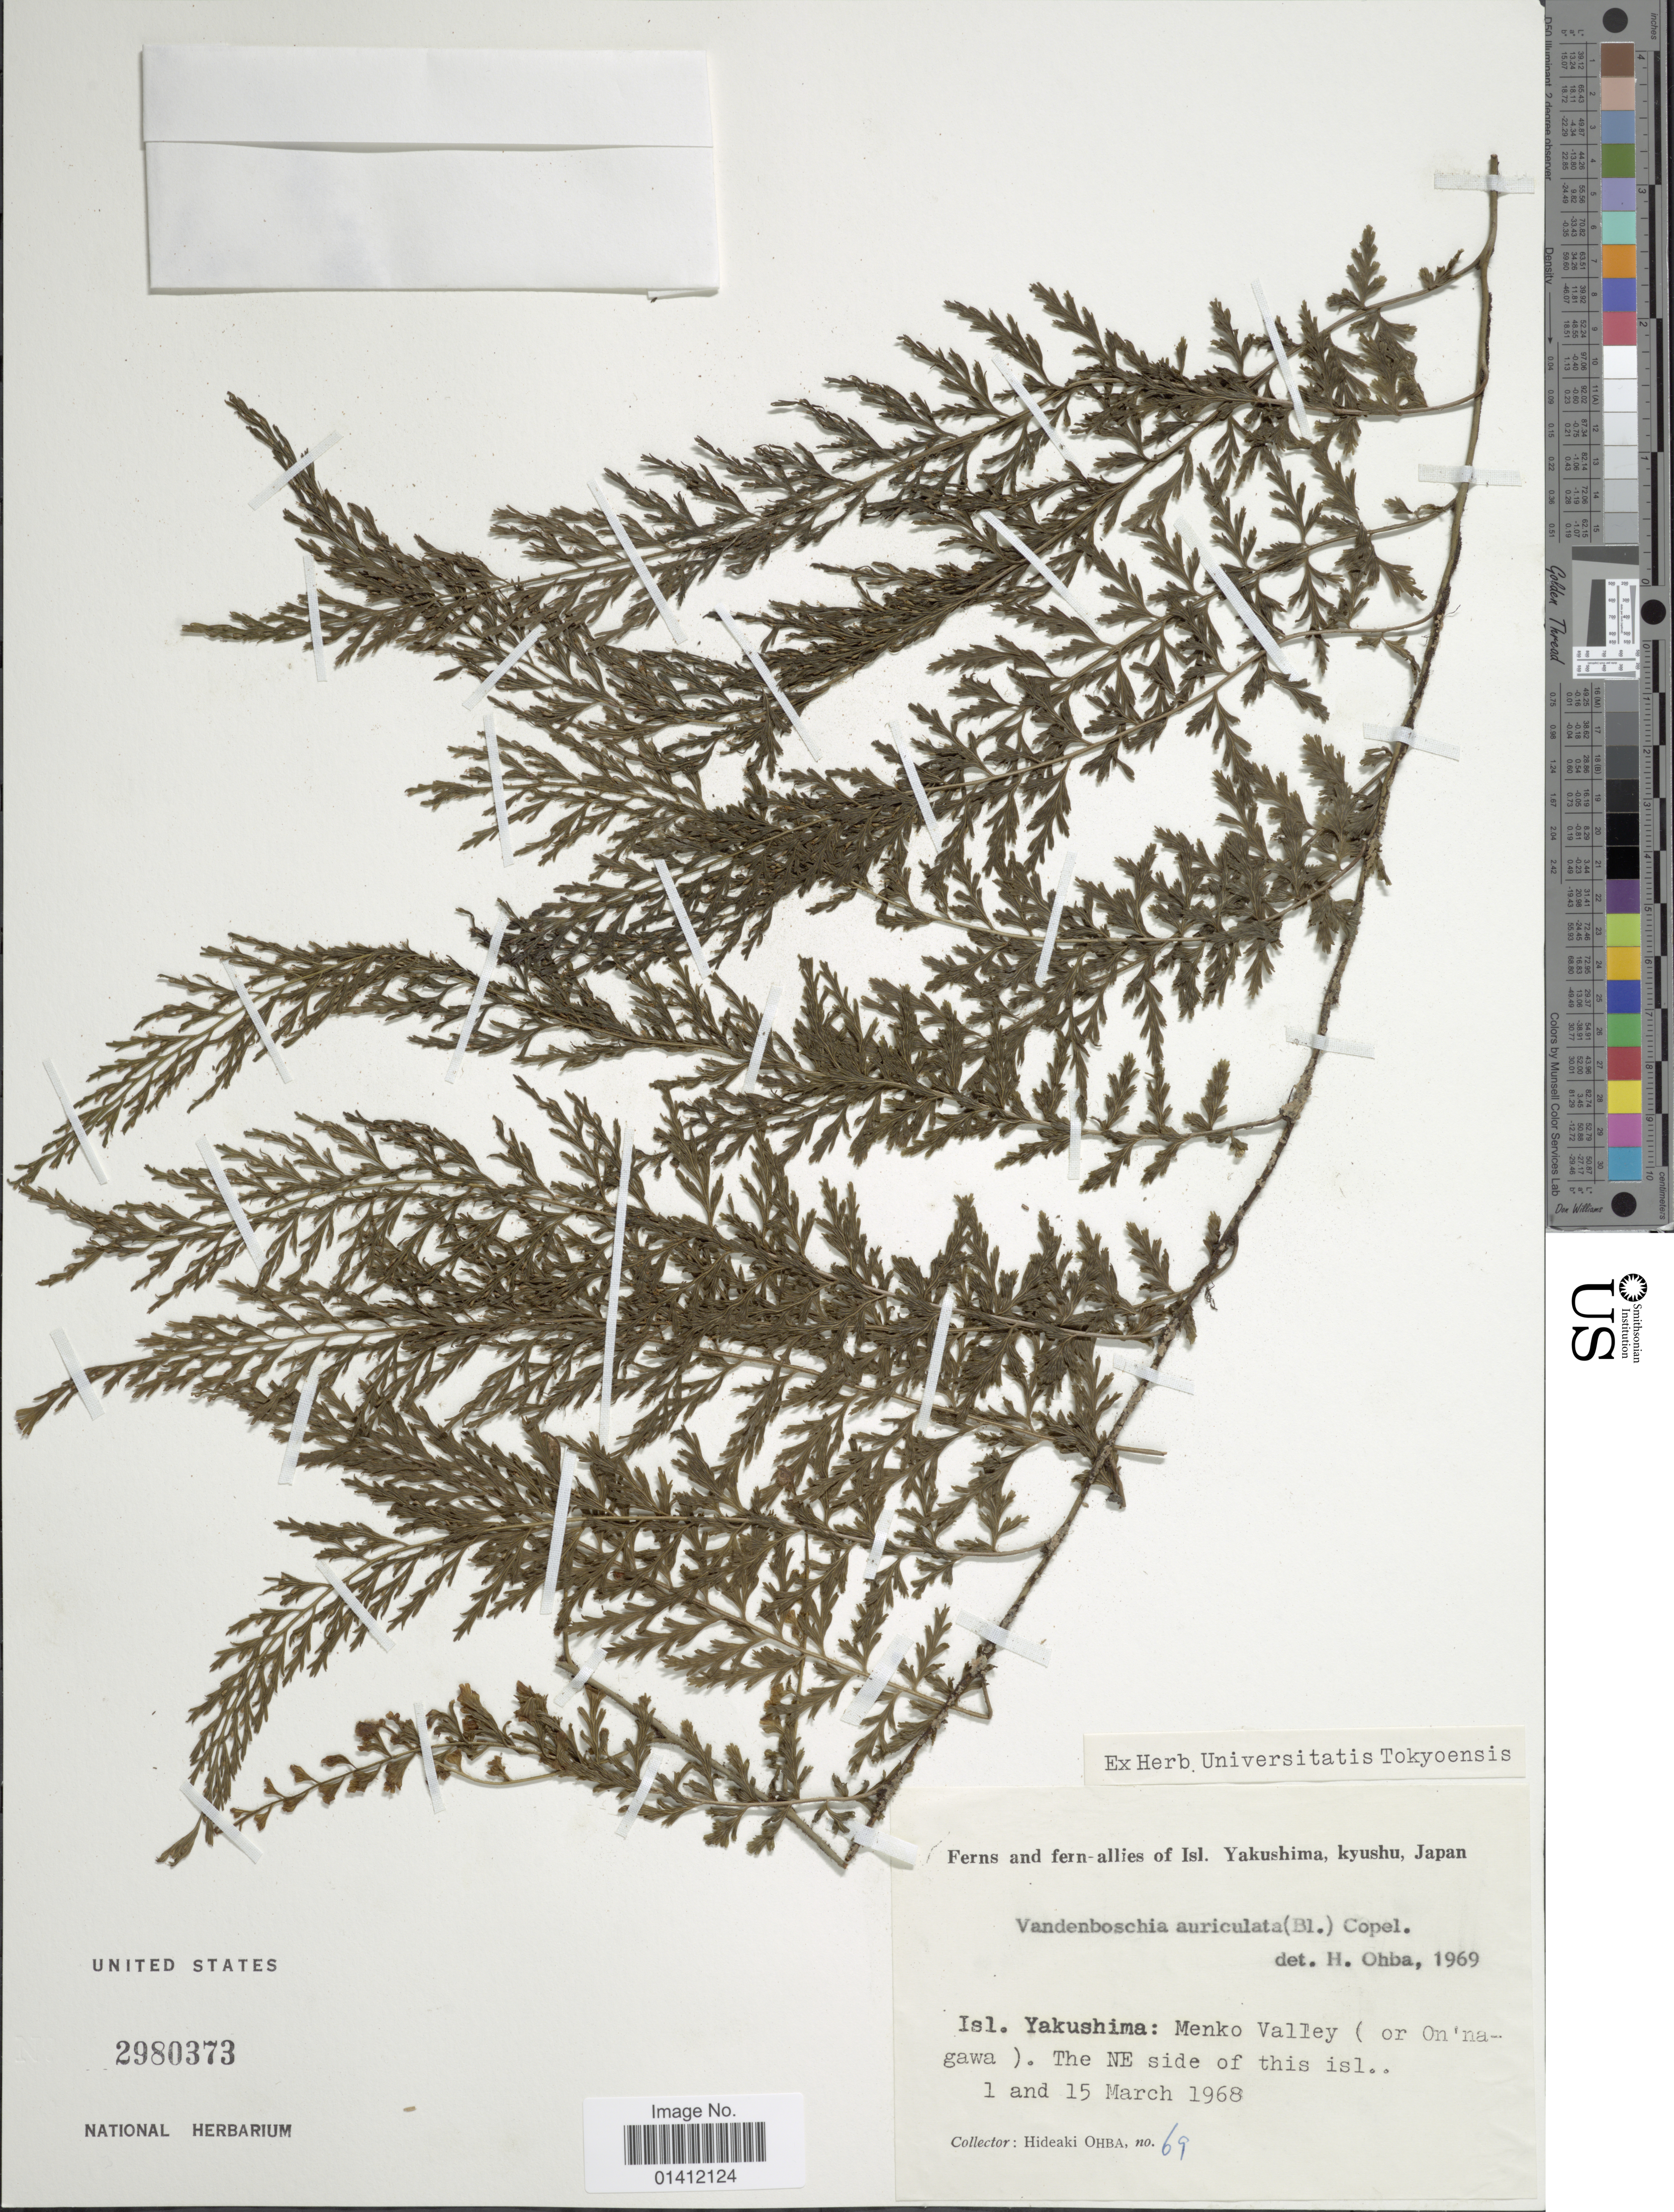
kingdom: Plantae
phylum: Tracheophyta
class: Polypodiopsida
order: Hymenophyllales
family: Hymenophyllaceae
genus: Vandenboschia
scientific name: Vandenboschia auriculata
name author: (Blume) Copel.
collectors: H. Ohba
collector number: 69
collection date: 1968-03-01/1968-03-15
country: Japan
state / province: Kagosima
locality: Isl. Yakushima, Kyushu; menko valley (or On'nagawa). The NE side of this isl.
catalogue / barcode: US 2980373